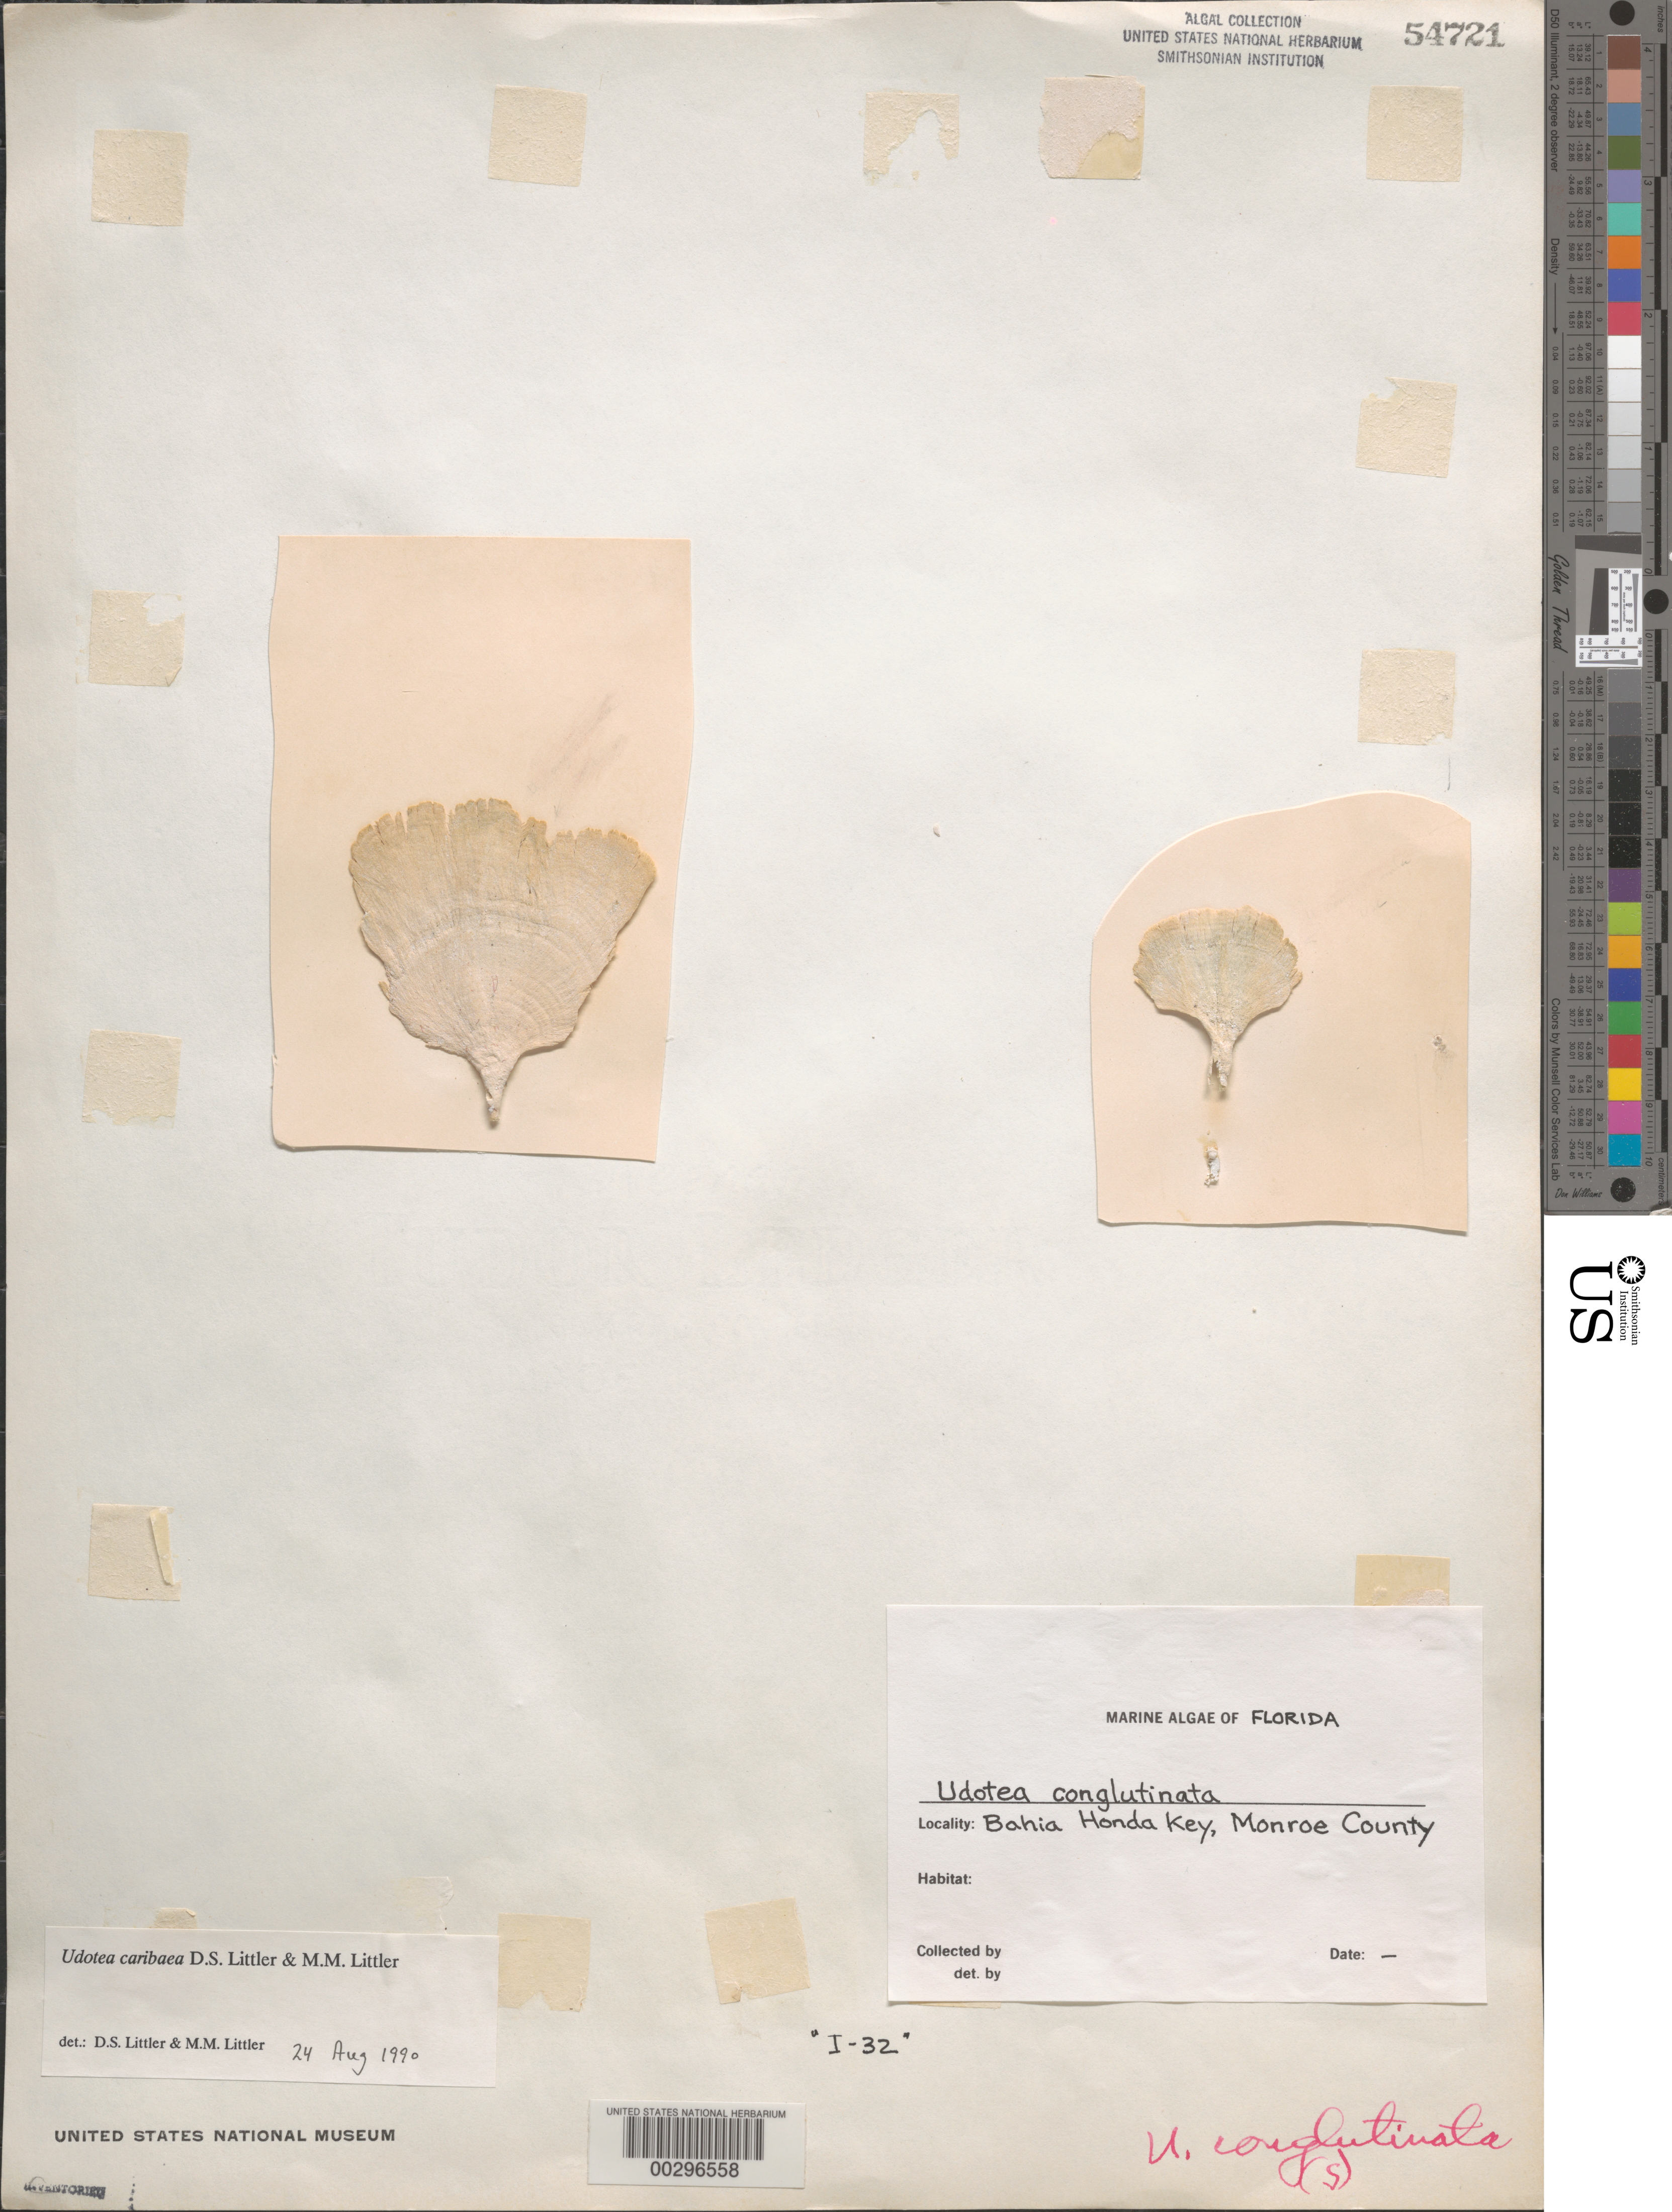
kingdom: Plantae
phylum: Chlorophyta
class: Ulvophyceae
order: Bryopsidales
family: Udoteaceae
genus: Udotea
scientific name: Udotea caribaea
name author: D.S. Littler & Littler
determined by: Littler, D. S.; Littler, M. M.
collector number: I-32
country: United States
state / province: Florida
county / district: Monroe County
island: Bahia Honda Key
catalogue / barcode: US 54721